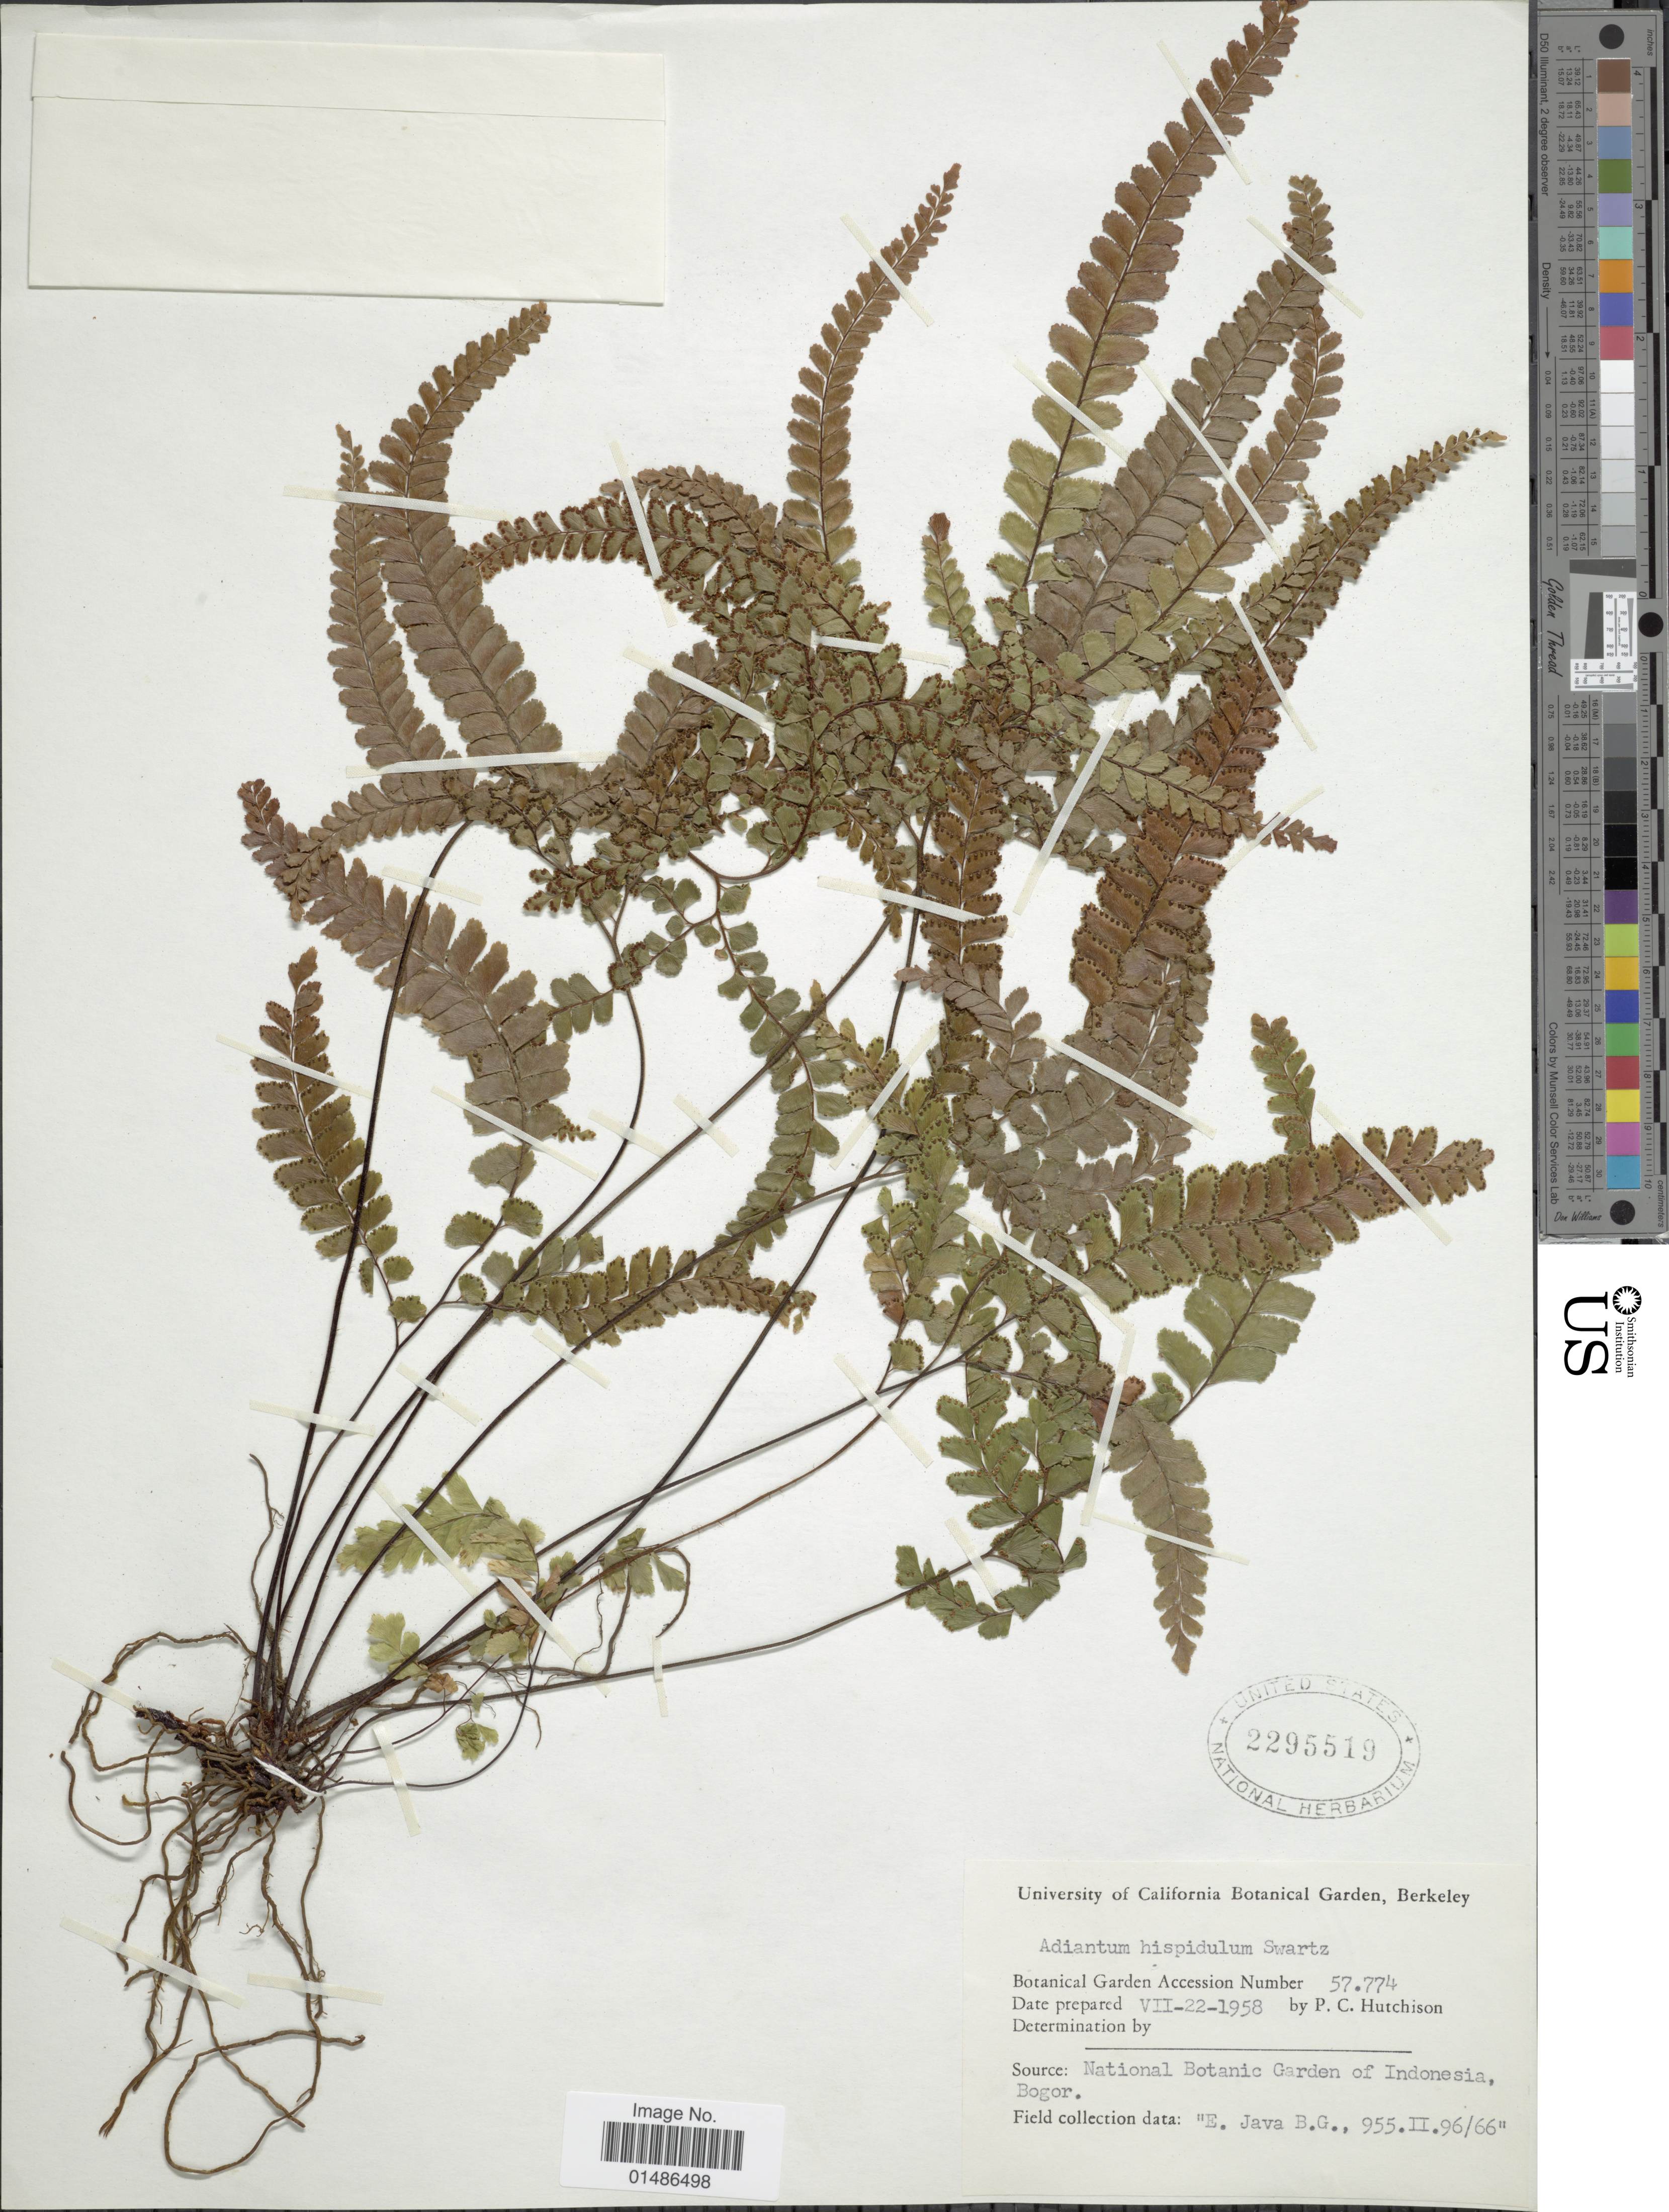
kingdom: Plantae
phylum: Tracheophyta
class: Polypodiopsida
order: Polypodiales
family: Pteridaceae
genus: Adiantum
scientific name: Adiantum hispidulum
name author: Sw.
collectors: P. C. Hutchison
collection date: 1958-07-22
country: United States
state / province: California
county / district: Alameda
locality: University of California Botanical Garden, Berkeley.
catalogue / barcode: US 2295519